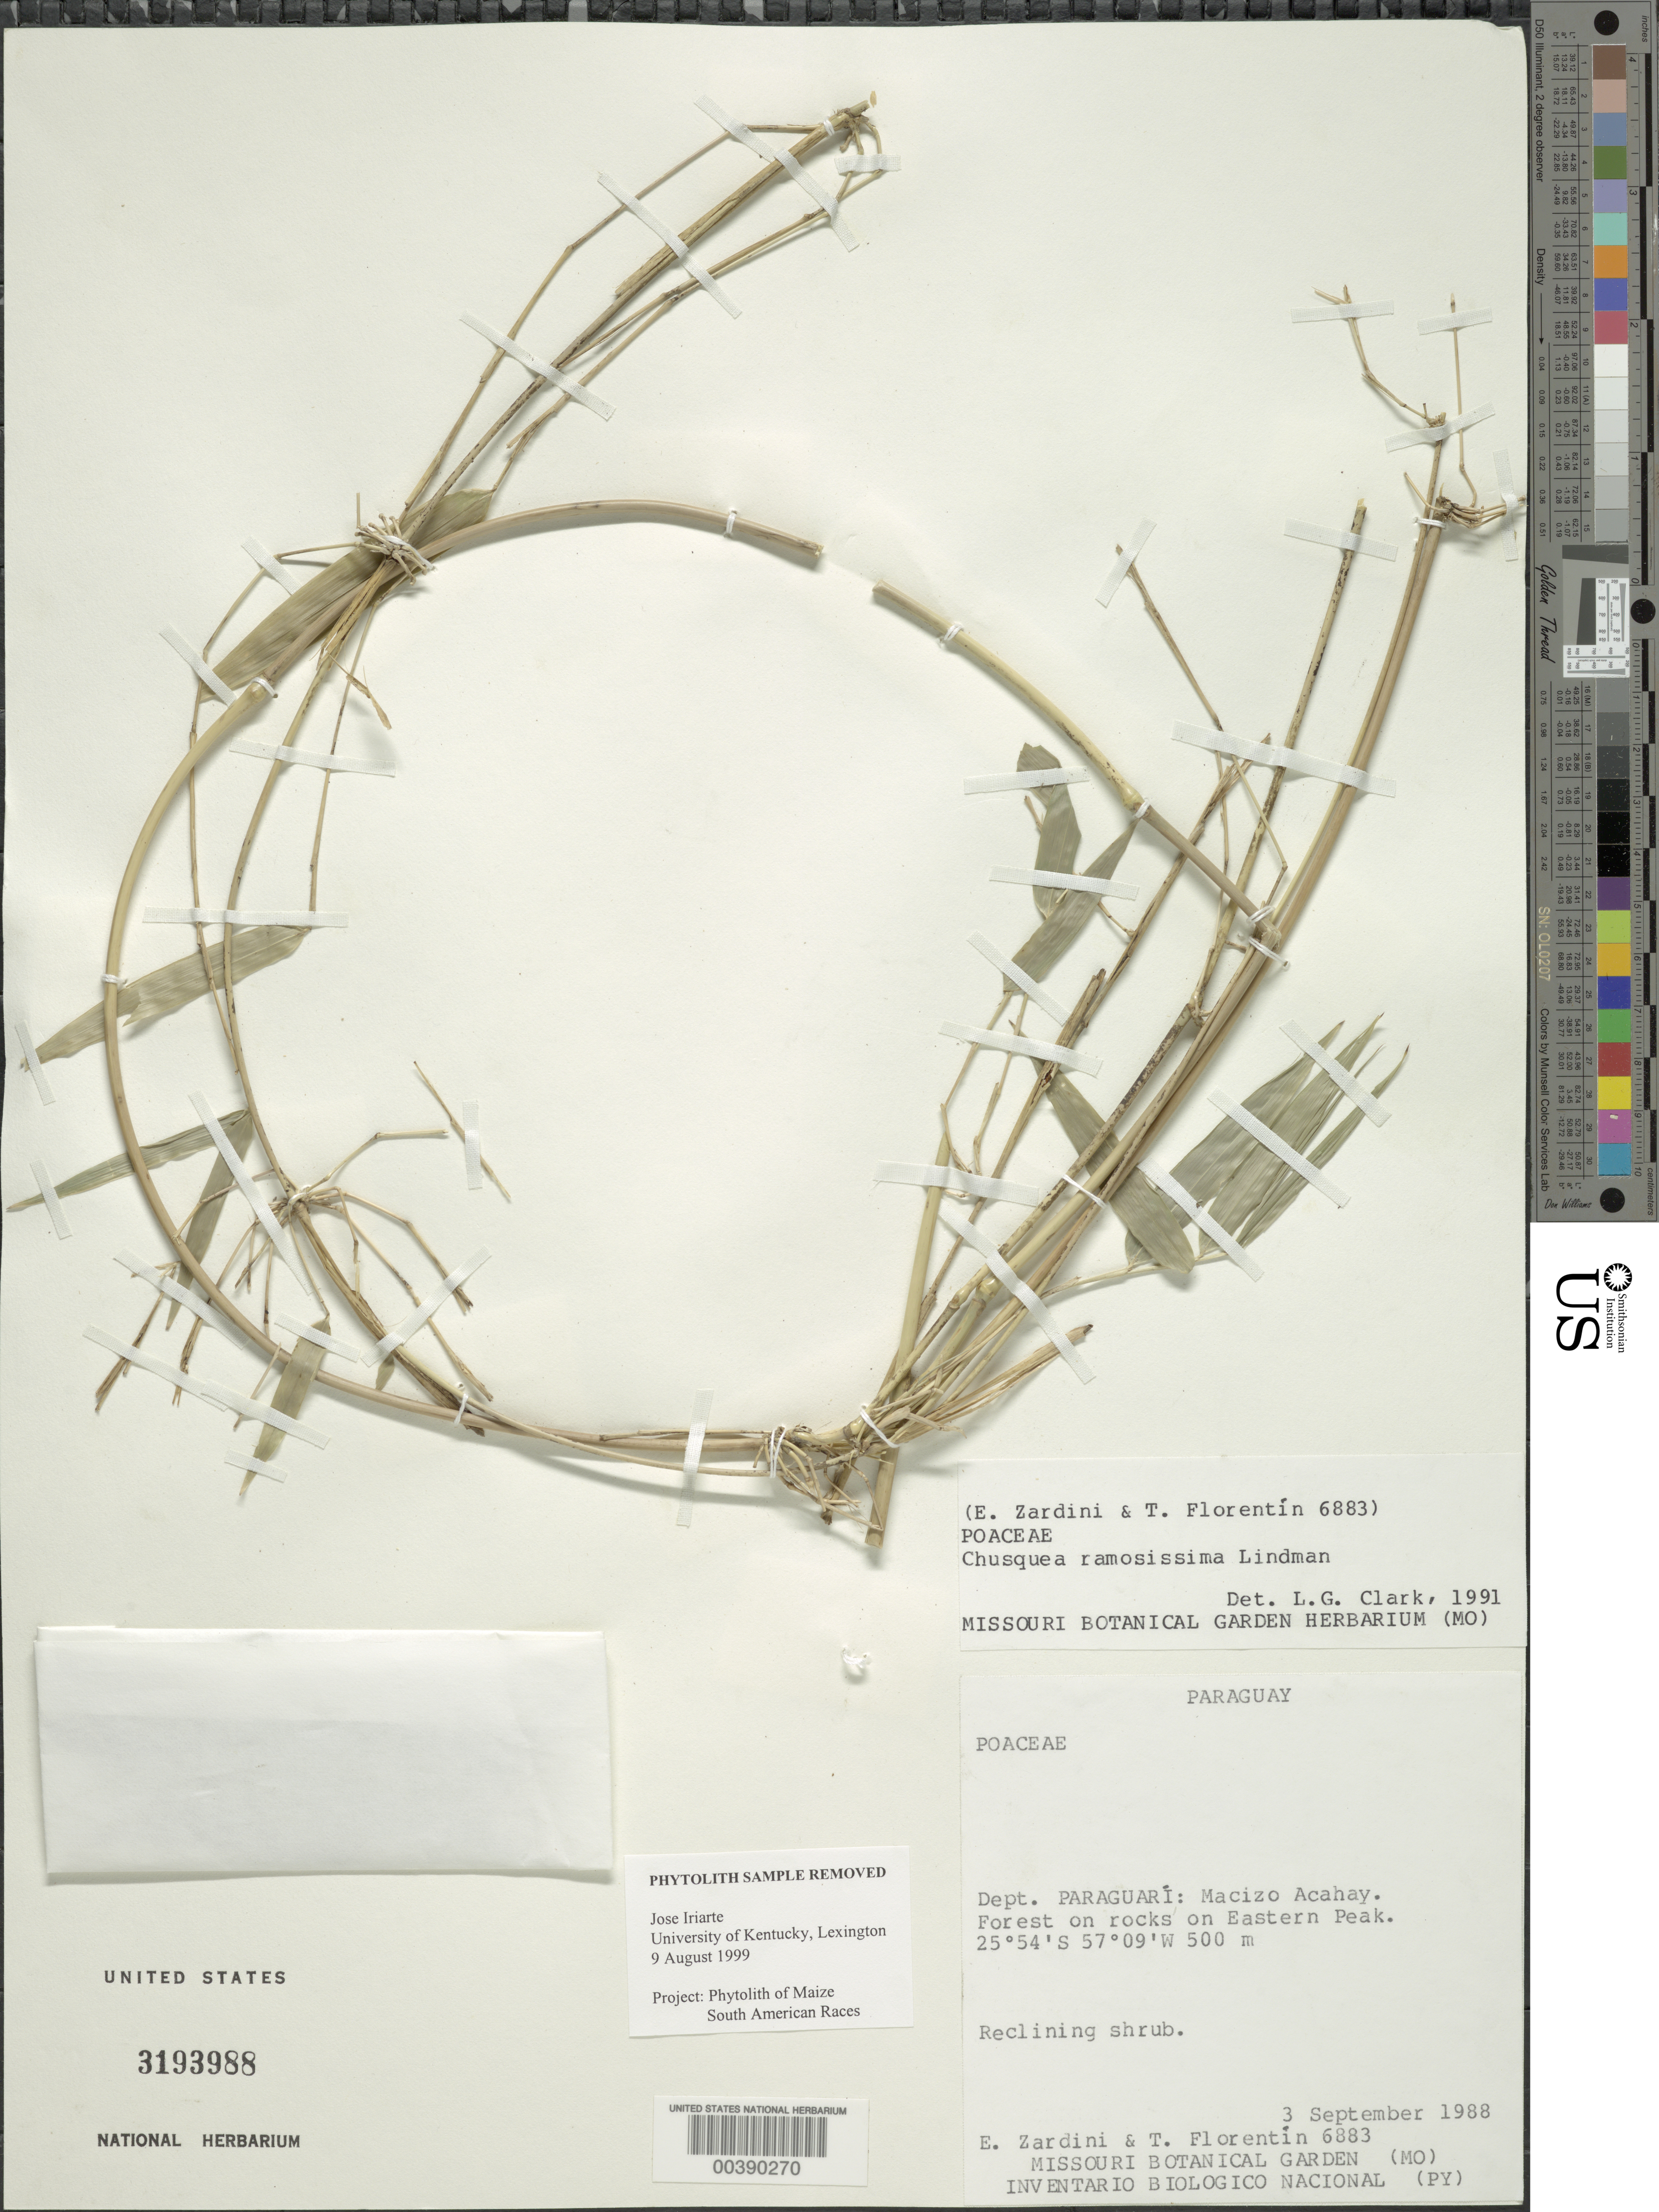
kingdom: Plantae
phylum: Tracheophyta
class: Liliopsida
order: Poales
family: Poaceae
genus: Chusquea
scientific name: Chusquea ramosissima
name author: Lindm.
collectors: E. M. Zardini & T. Florentin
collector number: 6883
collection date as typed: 03 Sep 1988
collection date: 1988-09-03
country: Paraguay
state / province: Paraguarí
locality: Macizo acahay; forest on eastern peak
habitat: Forest on rocks on peak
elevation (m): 500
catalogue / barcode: US 3193988